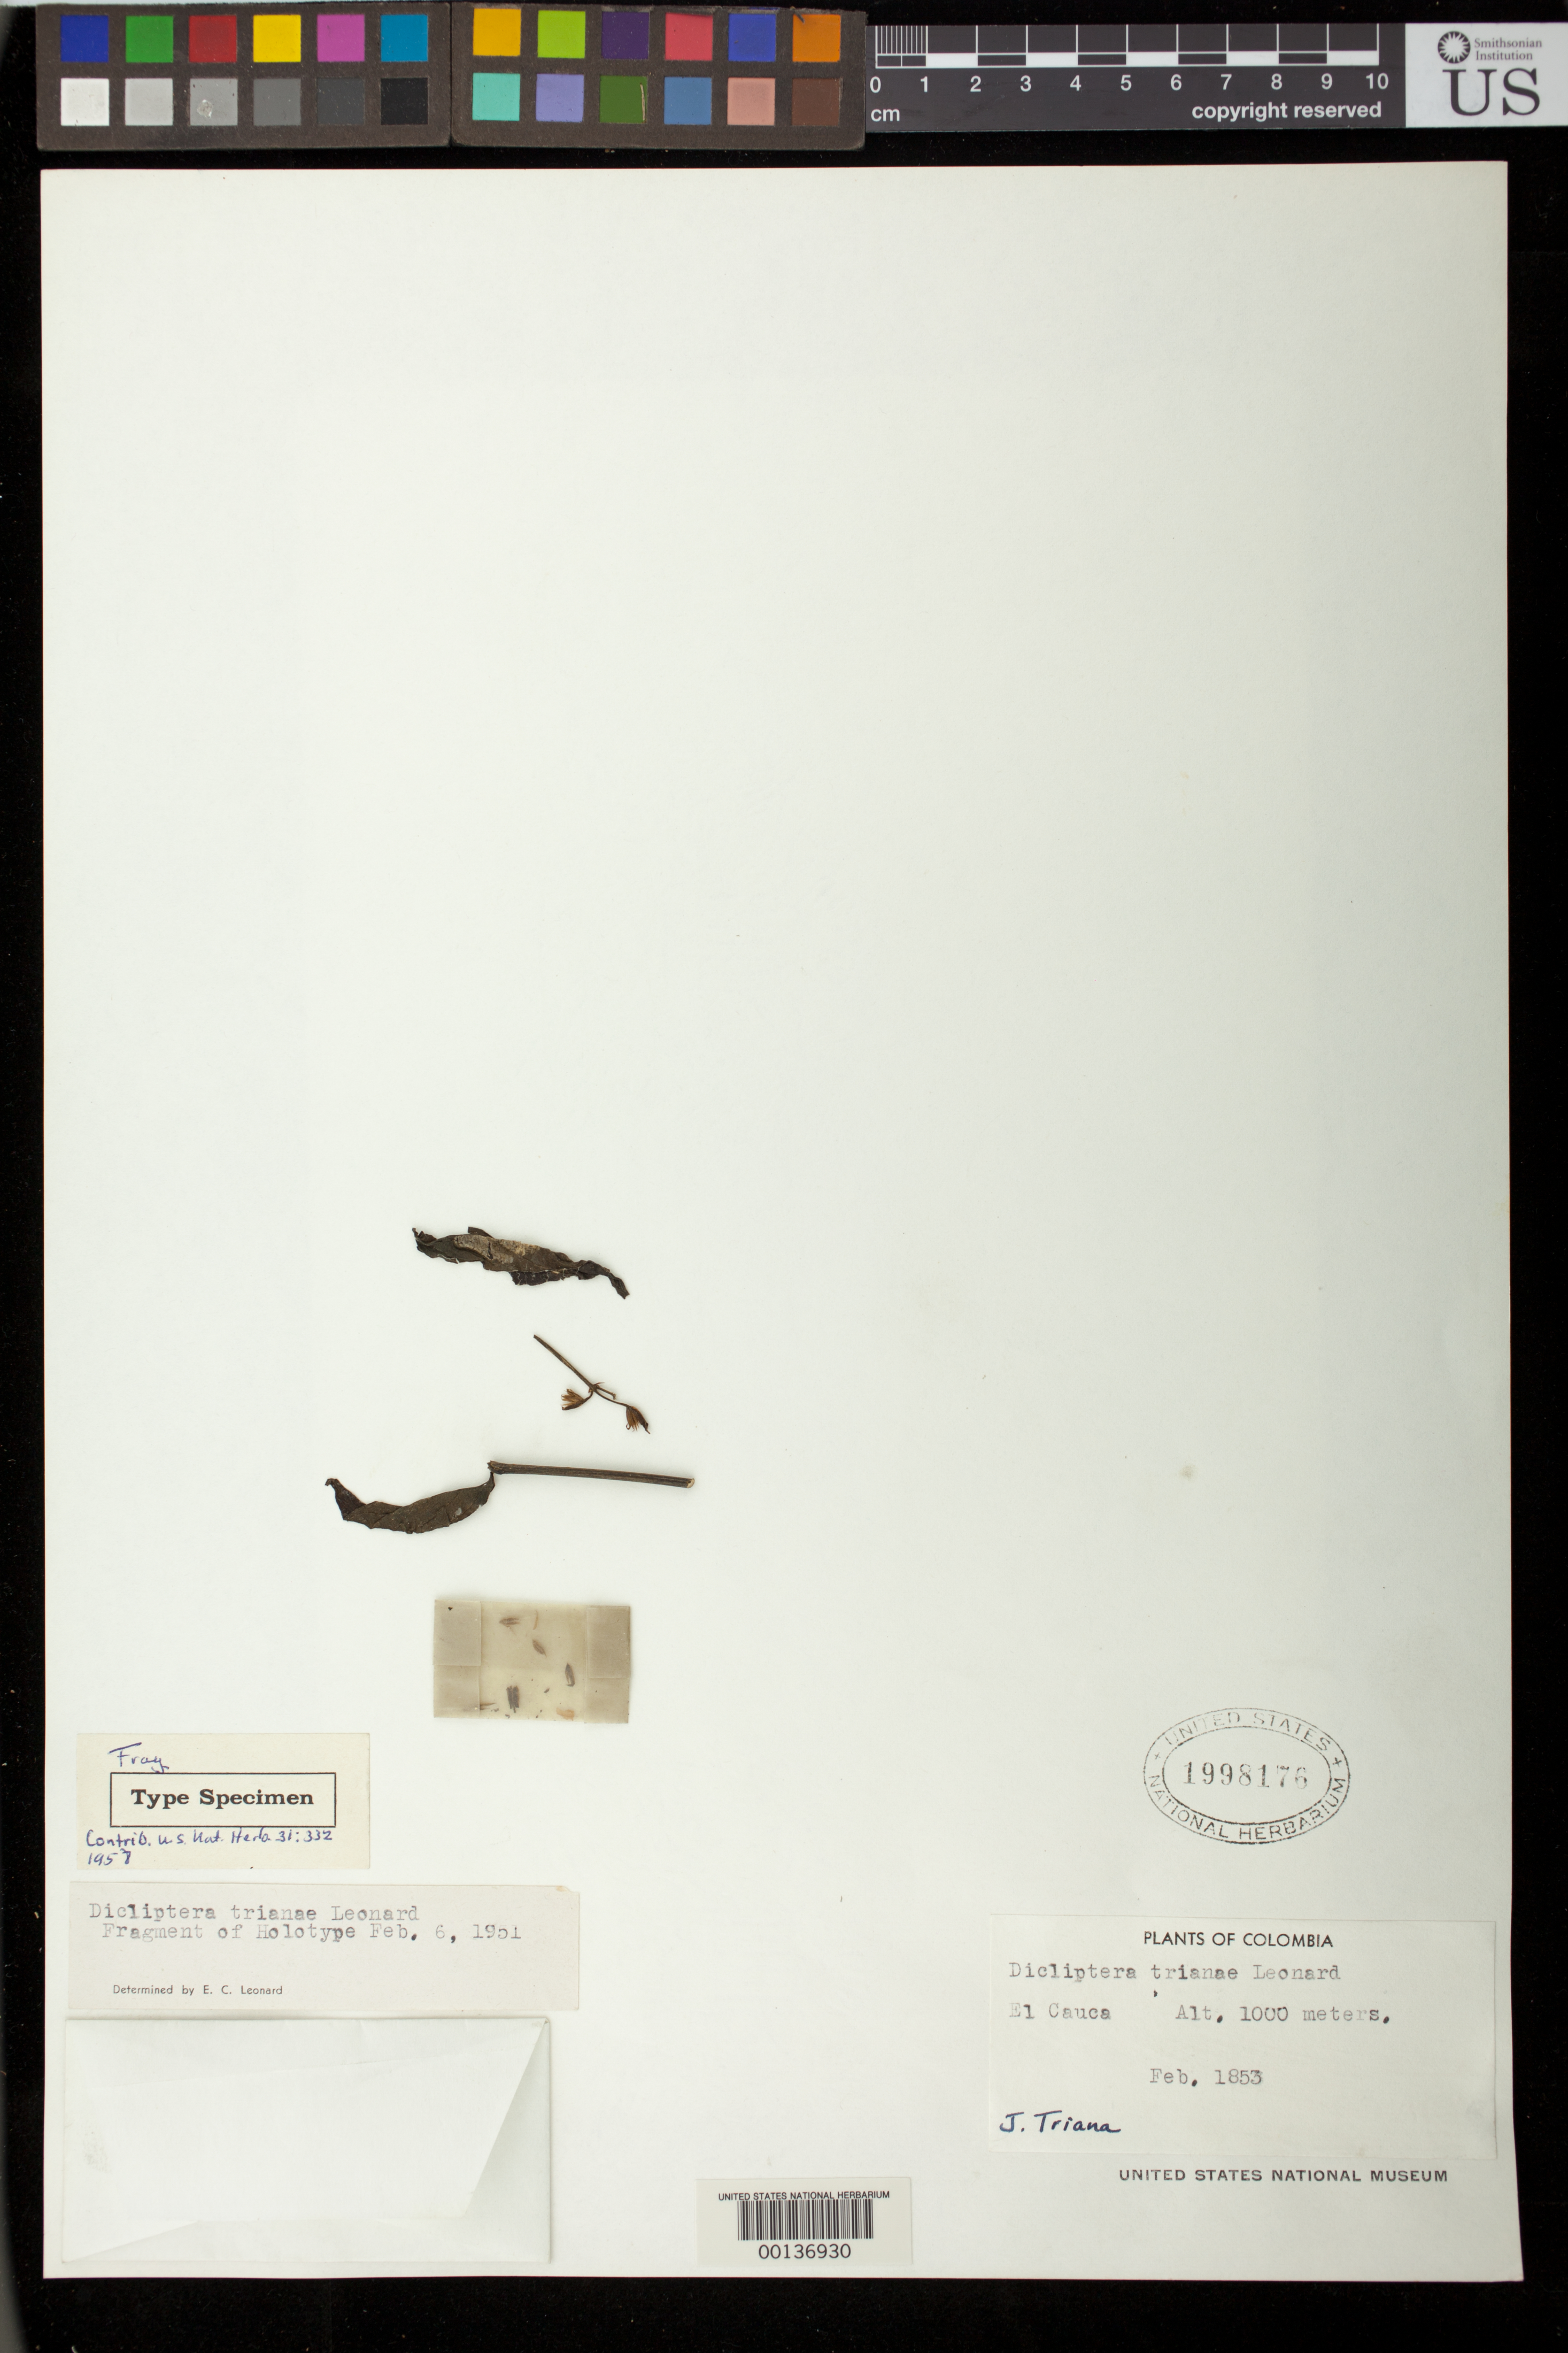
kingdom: Plantae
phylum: Tracheophyta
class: Magnoliopsida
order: Lamiales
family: Acanthaceae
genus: Dicliptera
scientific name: Dicliptera trianae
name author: Leonard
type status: Isotype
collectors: J. J. Triana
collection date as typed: Feb 1853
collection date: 1853-02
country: Colombia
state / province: Cauca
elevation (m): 1000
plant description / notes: Fragmentary material of type specimen, "fragment of holotype" (E.C. Leonard, 1951), ex herb. unknown.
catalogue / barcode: US 1998176